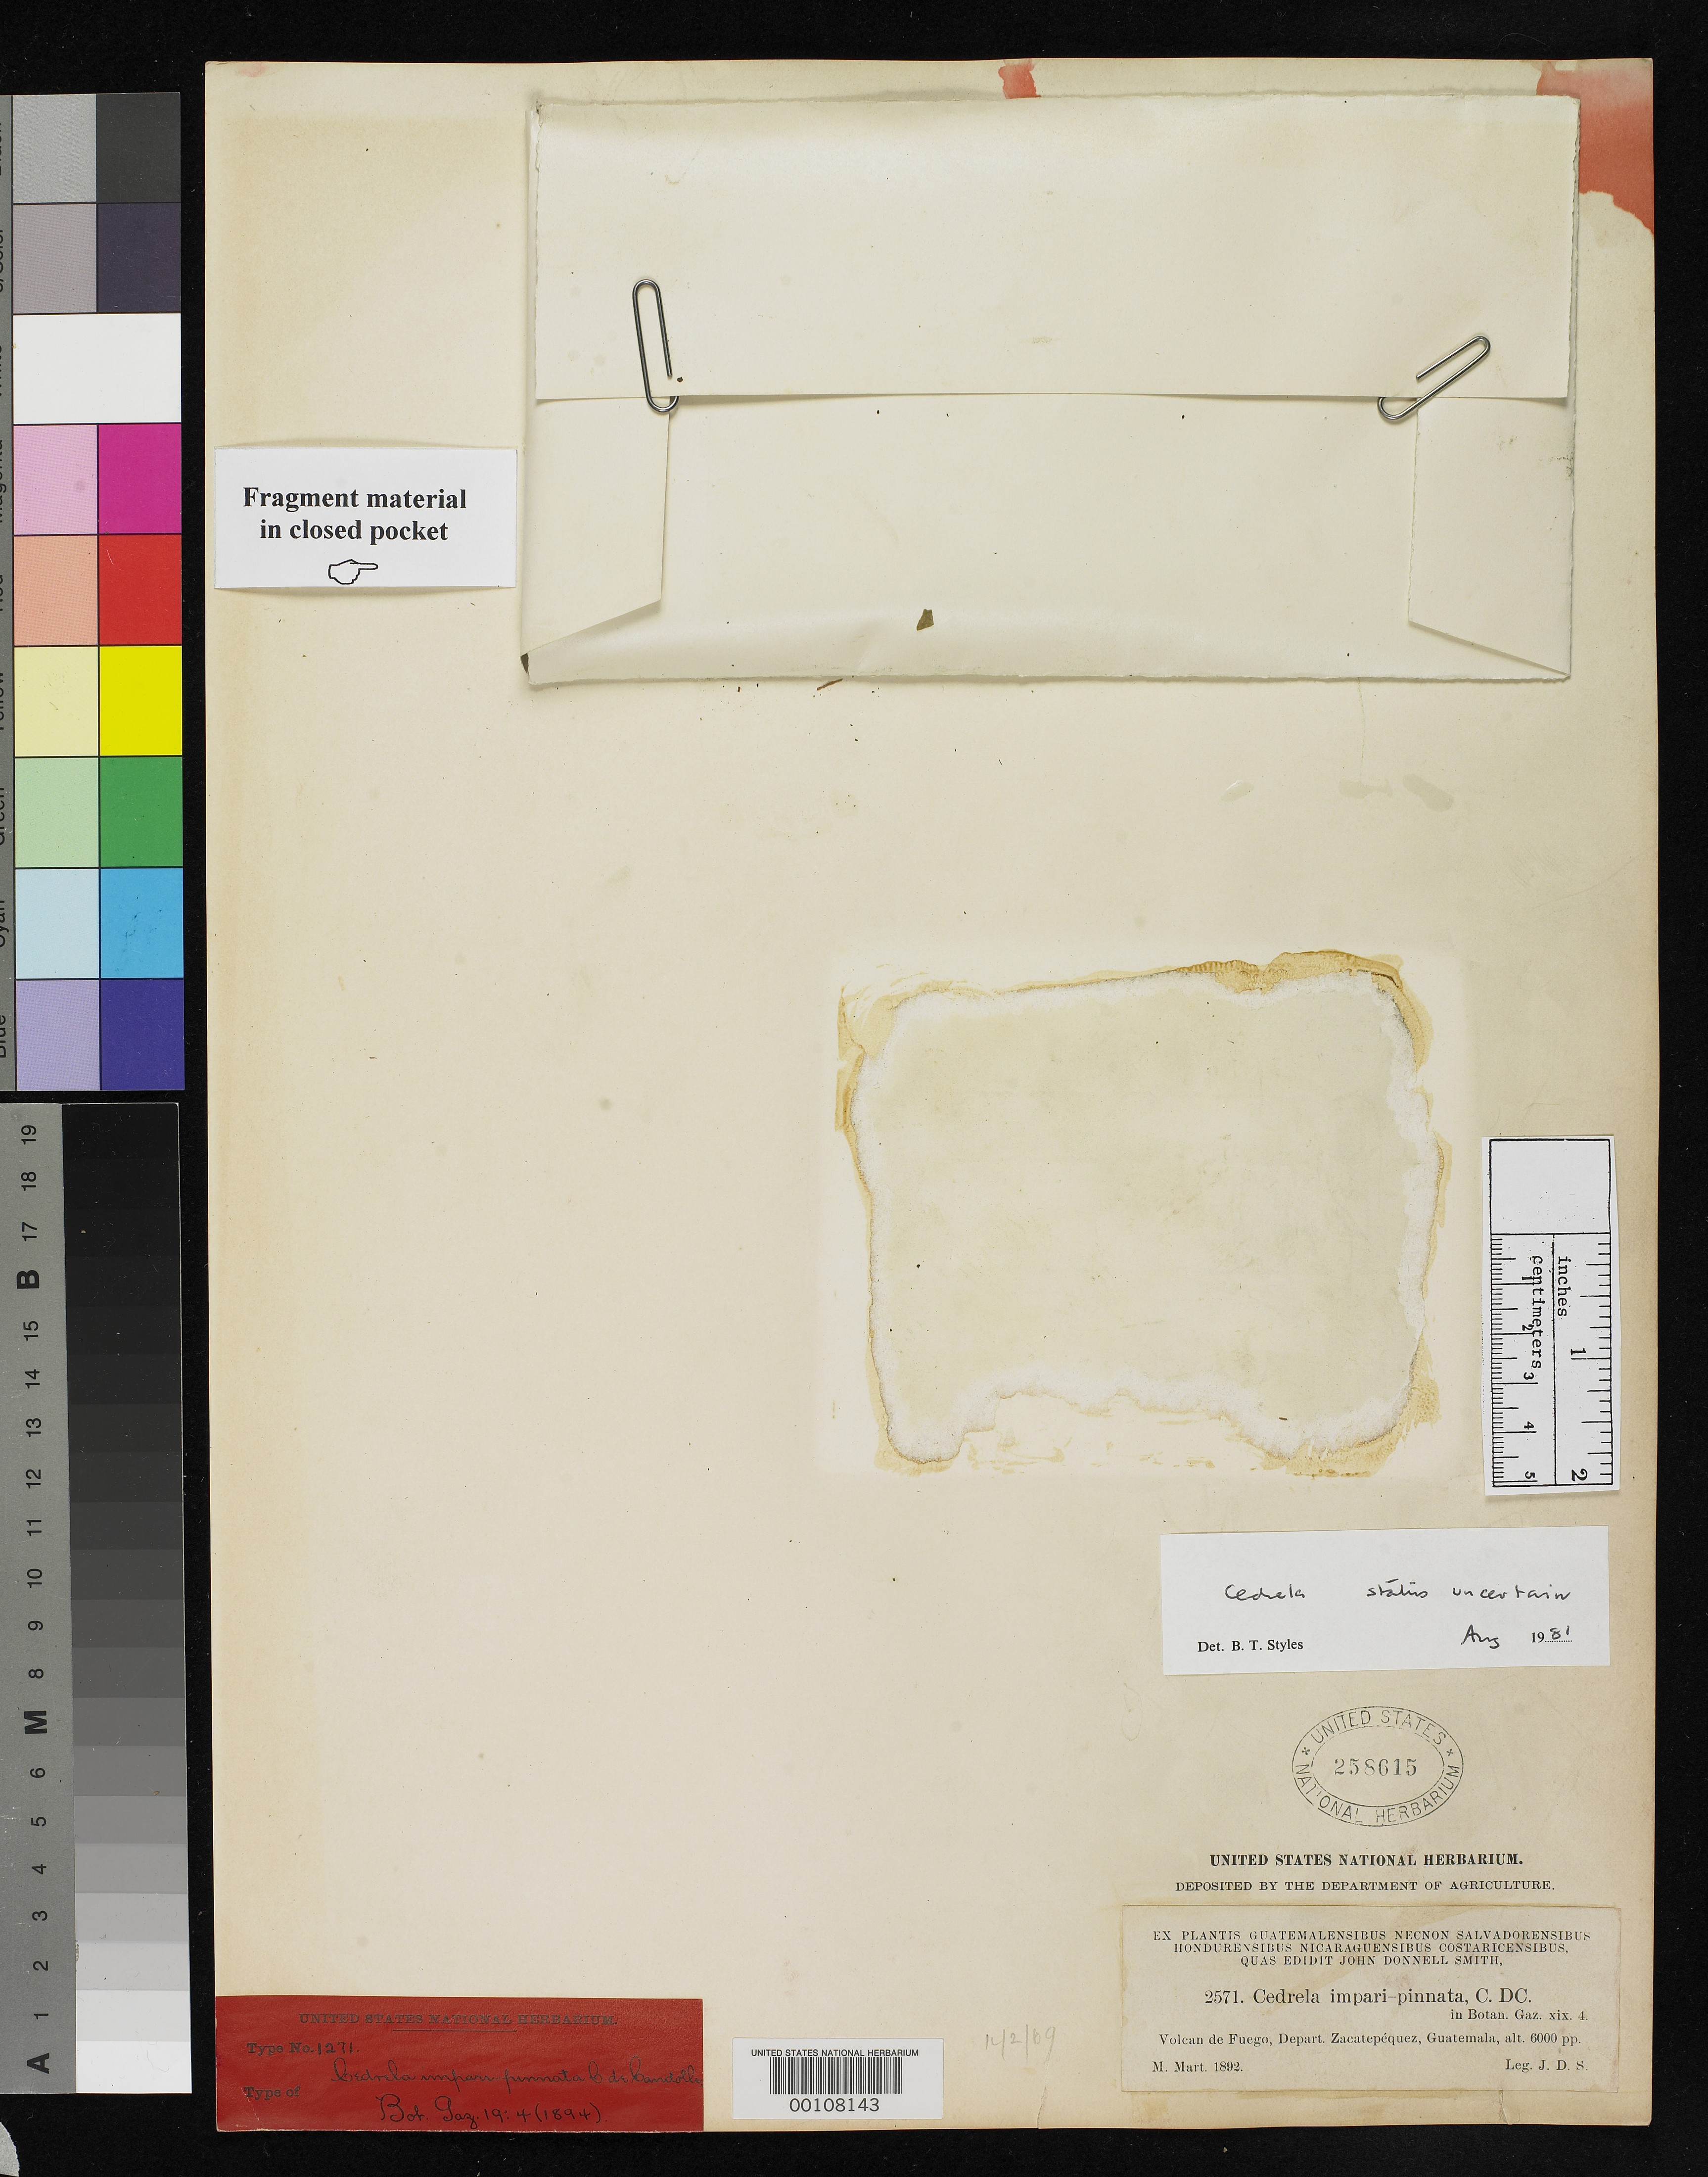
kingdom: Plantae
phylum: Tracheophyta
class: Magnoliopsida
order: Sapindales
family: Meliaceae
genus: Cedrela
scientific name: Cedrela impari-pinnata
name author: C. DC.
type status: Type Collection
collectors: J. Donnell Smith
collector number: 2571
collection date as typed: Mar 1892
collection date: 1892-03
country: Guatemala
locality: Zacatepequez, Volcan de Fuego.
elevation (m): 1829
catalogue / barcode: US 258615